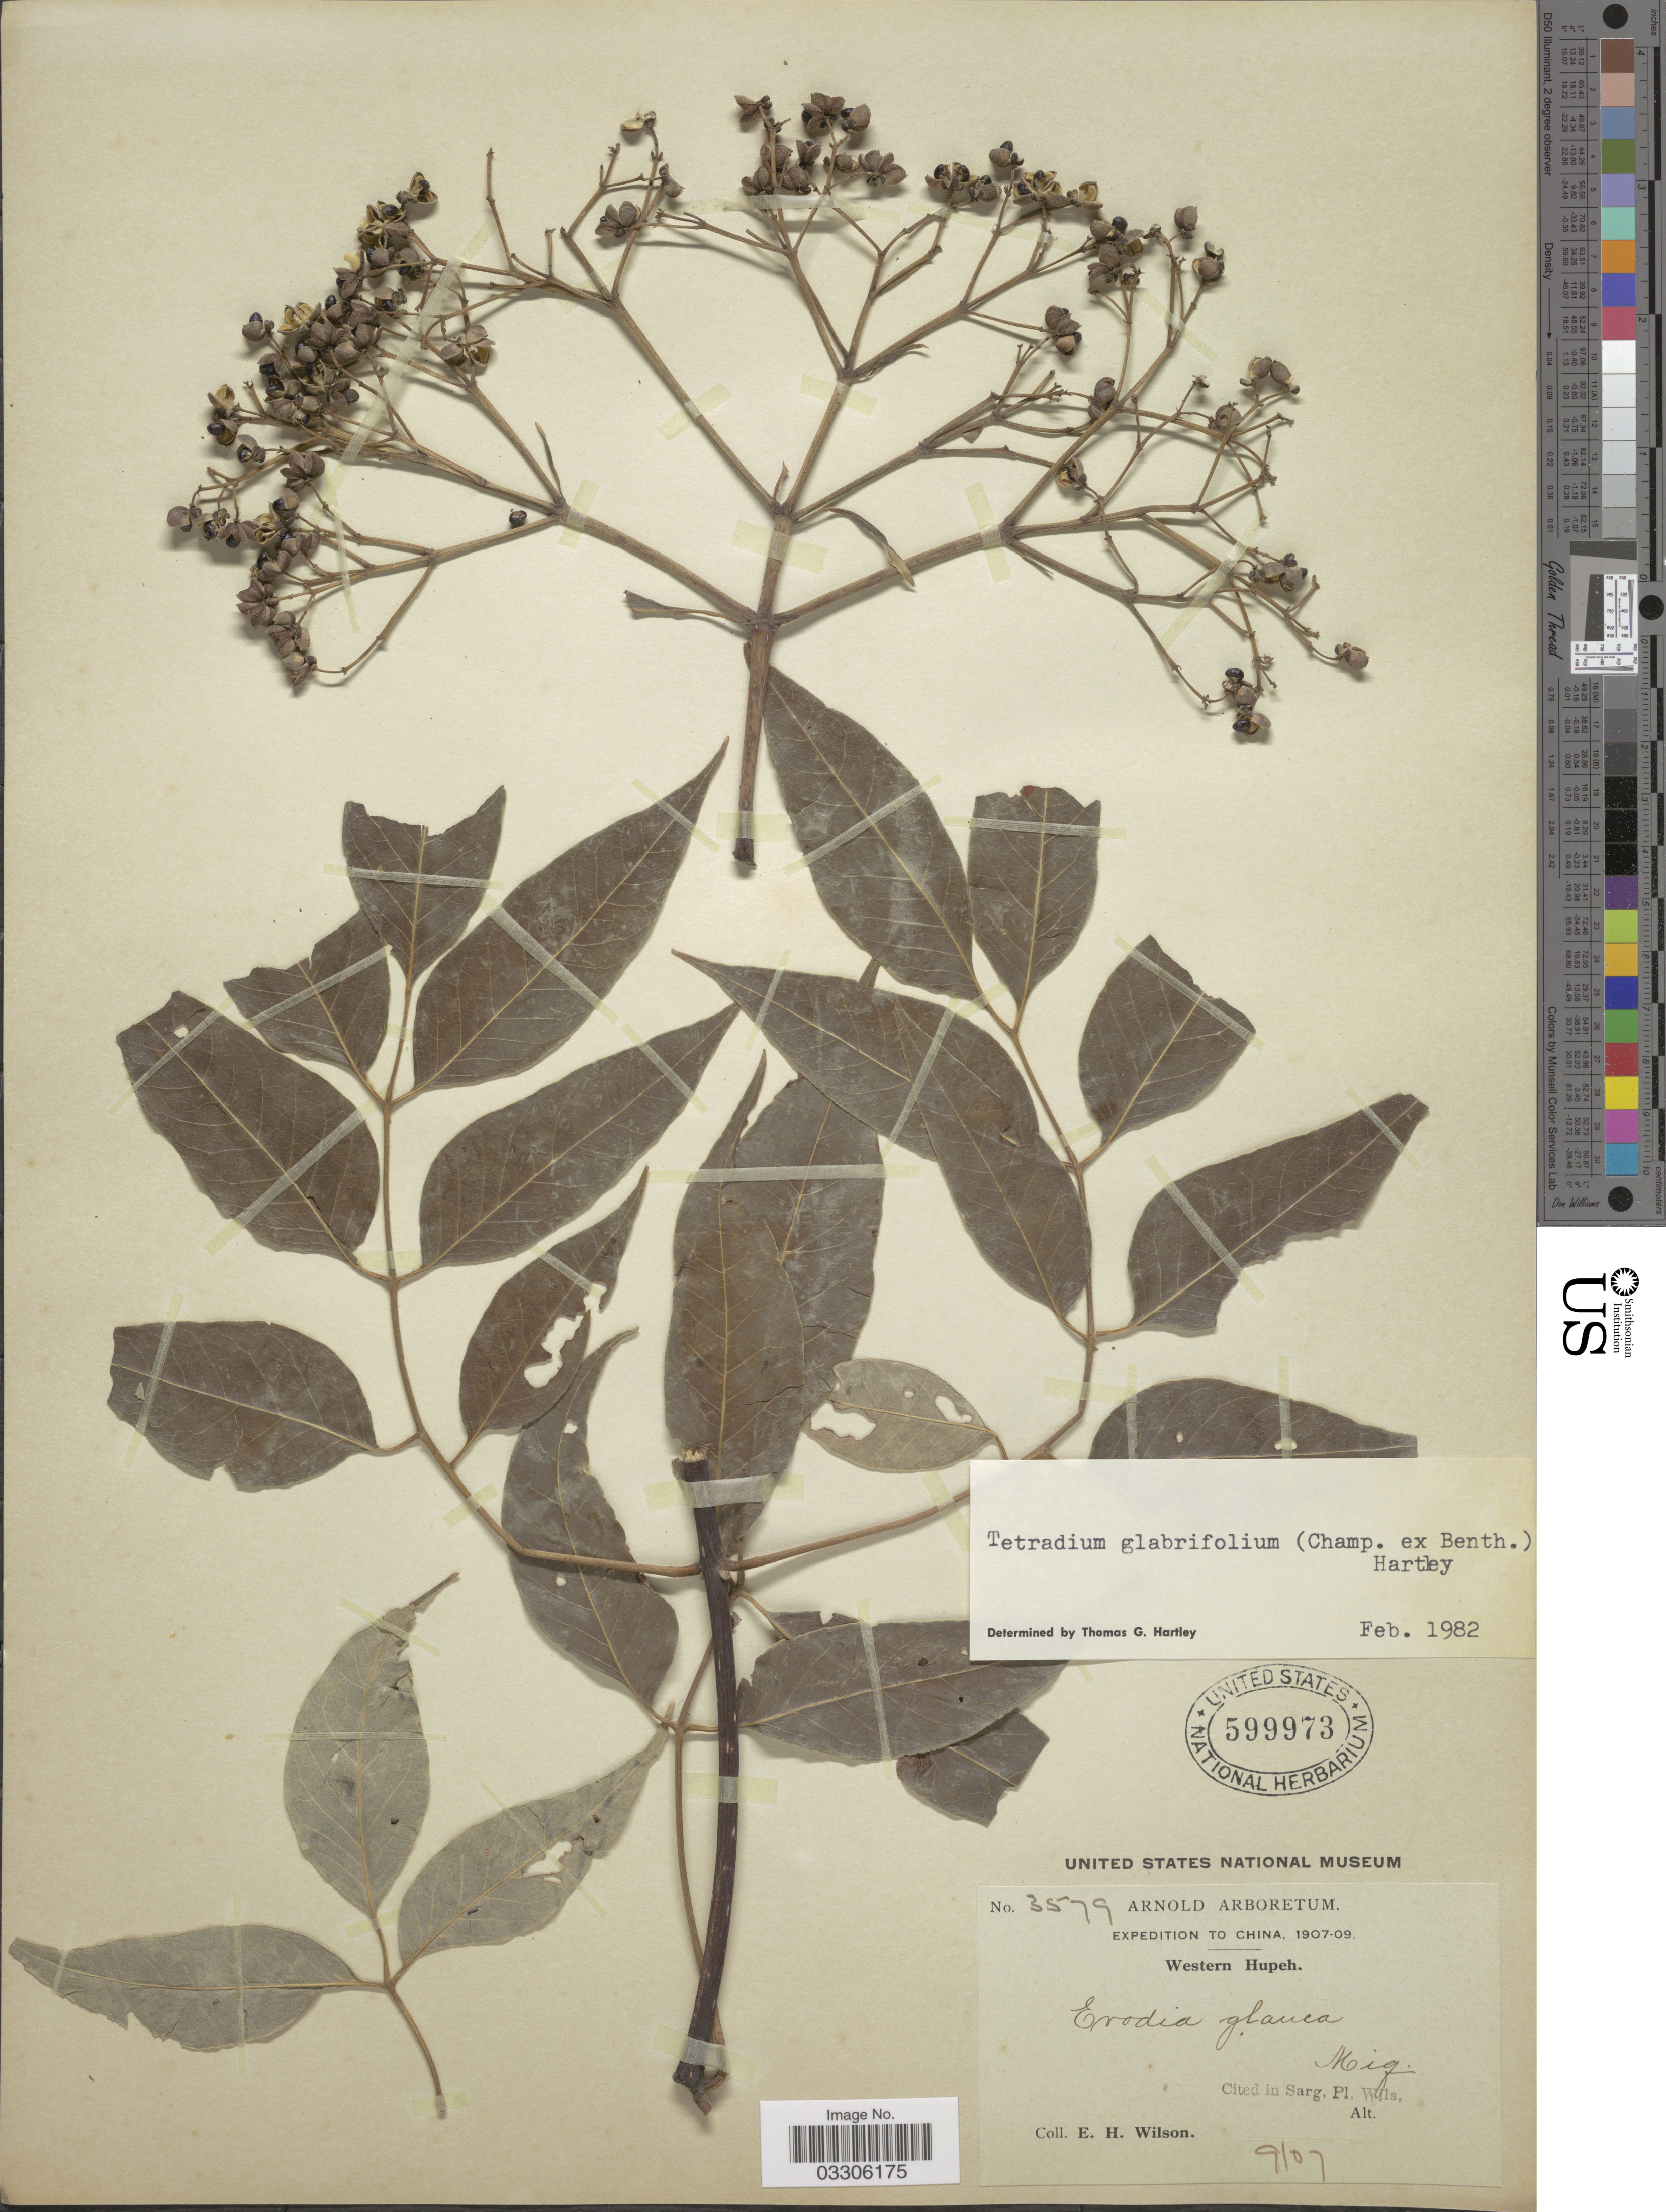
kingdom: Plantae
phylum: Tracheophyta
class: Magnoliopsida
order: Sapindales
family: Rutaceae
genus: Tetradium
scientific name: Tetradium glabrifolium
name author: (Champ. ex Benth.) T.G. Hartley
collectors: E. Wilson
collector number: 3579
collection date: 1907-09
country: China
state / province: Hubei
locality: Western Hupeh.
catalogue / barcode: US 599973